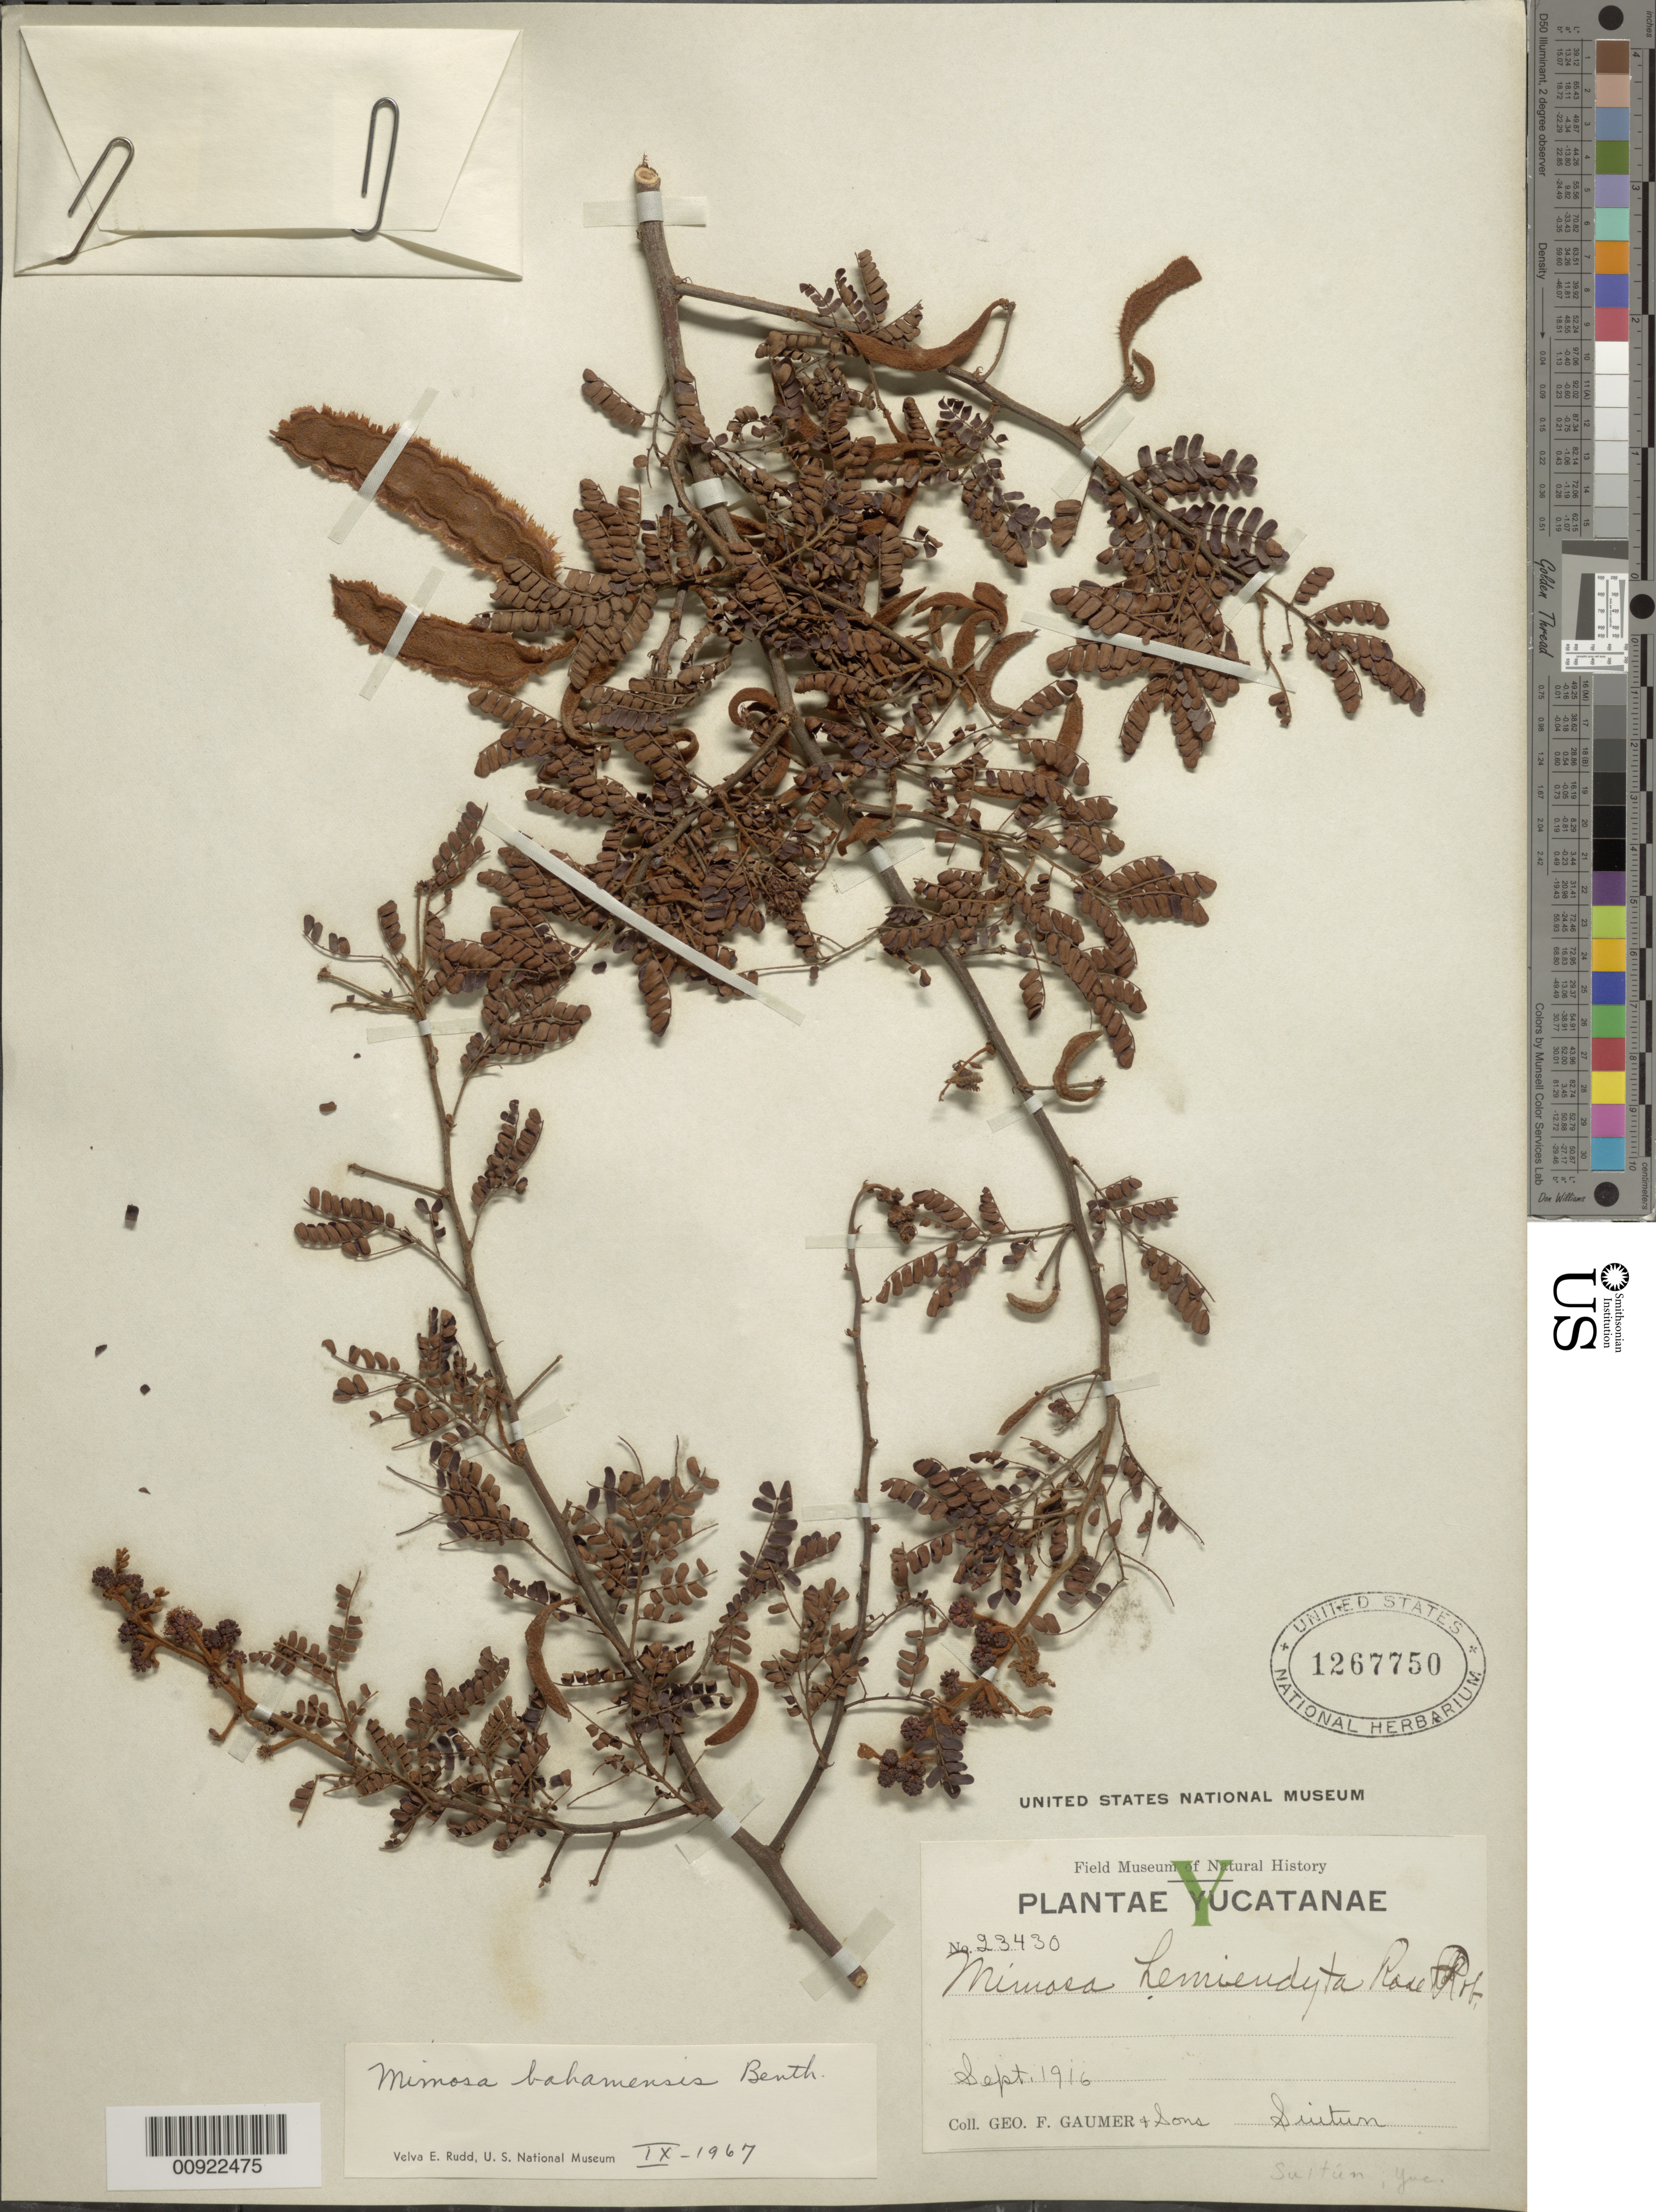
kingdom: Plantae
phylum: Tracheophyta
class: Magnoliopsida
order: Fabales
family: Fabaceae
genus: Mimosa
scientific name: Mimosa bahamensis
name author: Benth.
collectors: G. F. Gaumer & et al.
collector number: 23430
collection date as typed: Sep 1916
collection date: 1916-09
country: Mexico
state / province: Yucatán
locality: Suitun, Yucatán.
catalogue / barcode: US 1267750